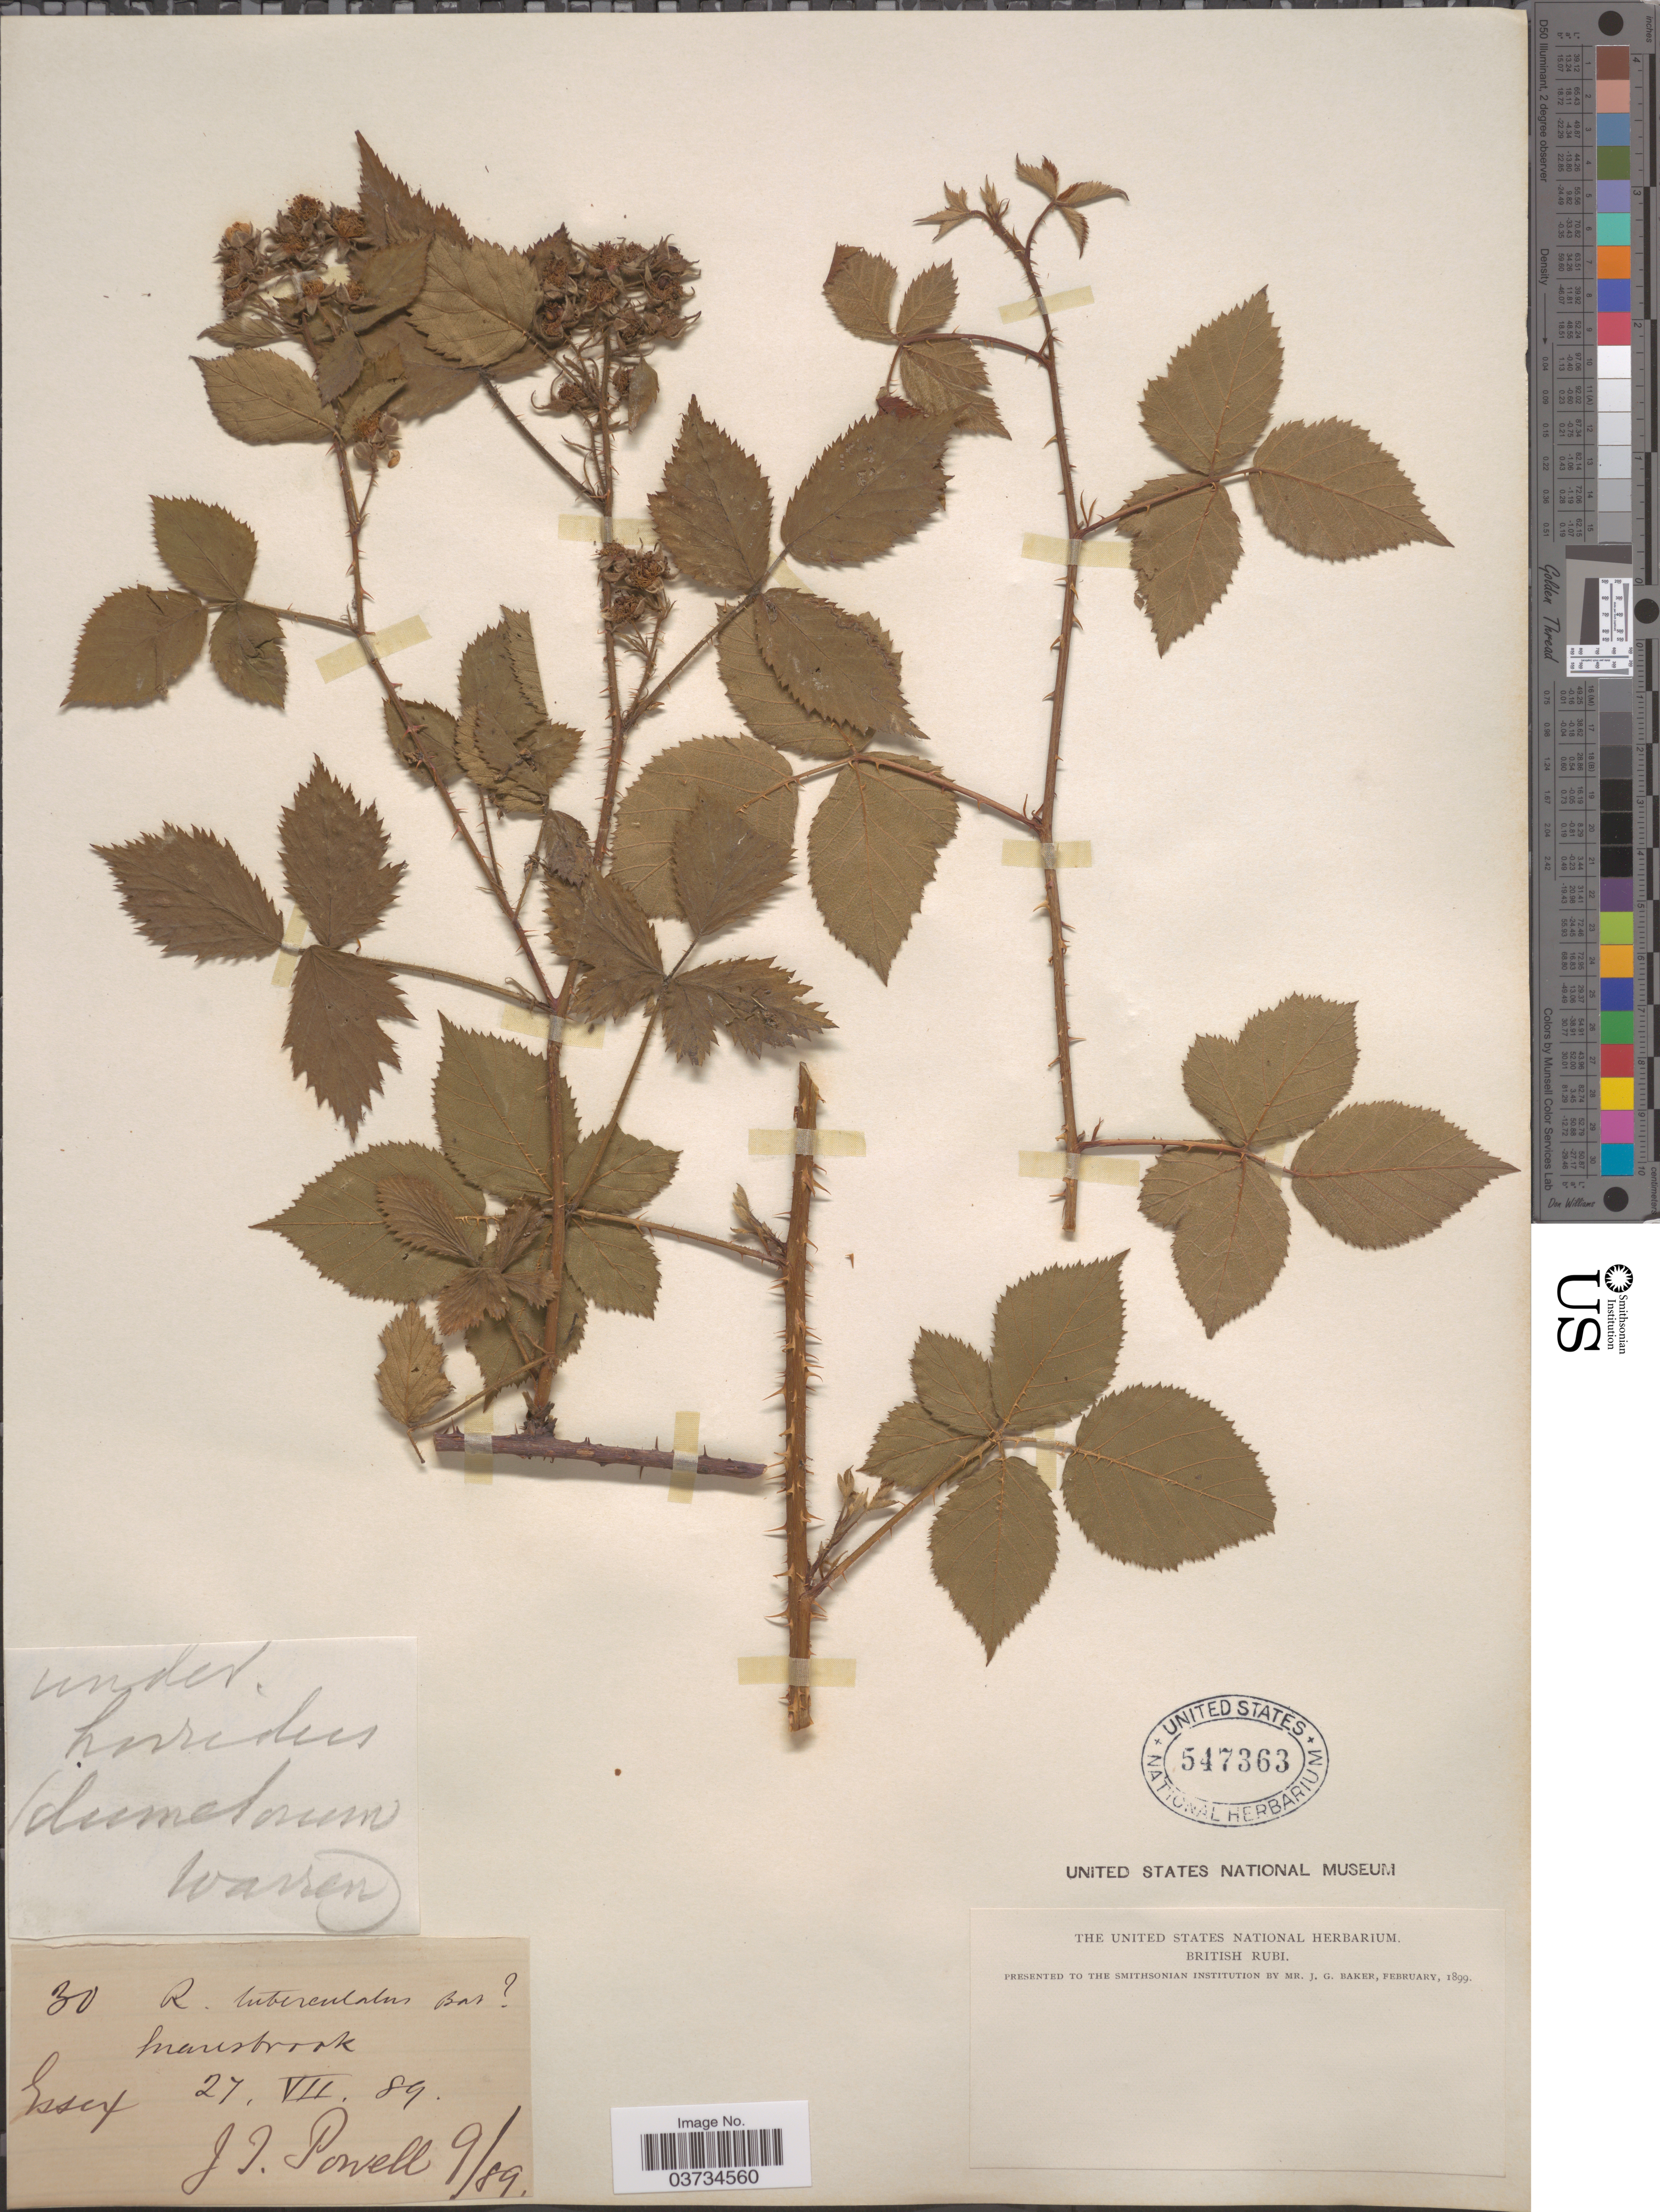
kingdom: Plantae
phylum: Tracheophyta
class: Magnoliopsida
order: Rosales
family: Rosaceae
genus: Rubus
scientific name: Rubus horridus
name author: Schultz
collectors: J. Powell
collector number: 30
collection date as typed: Transcribed d/m/y: 27/7/89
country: United Kingdom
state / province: England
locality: Essex.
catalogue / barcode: US 547363